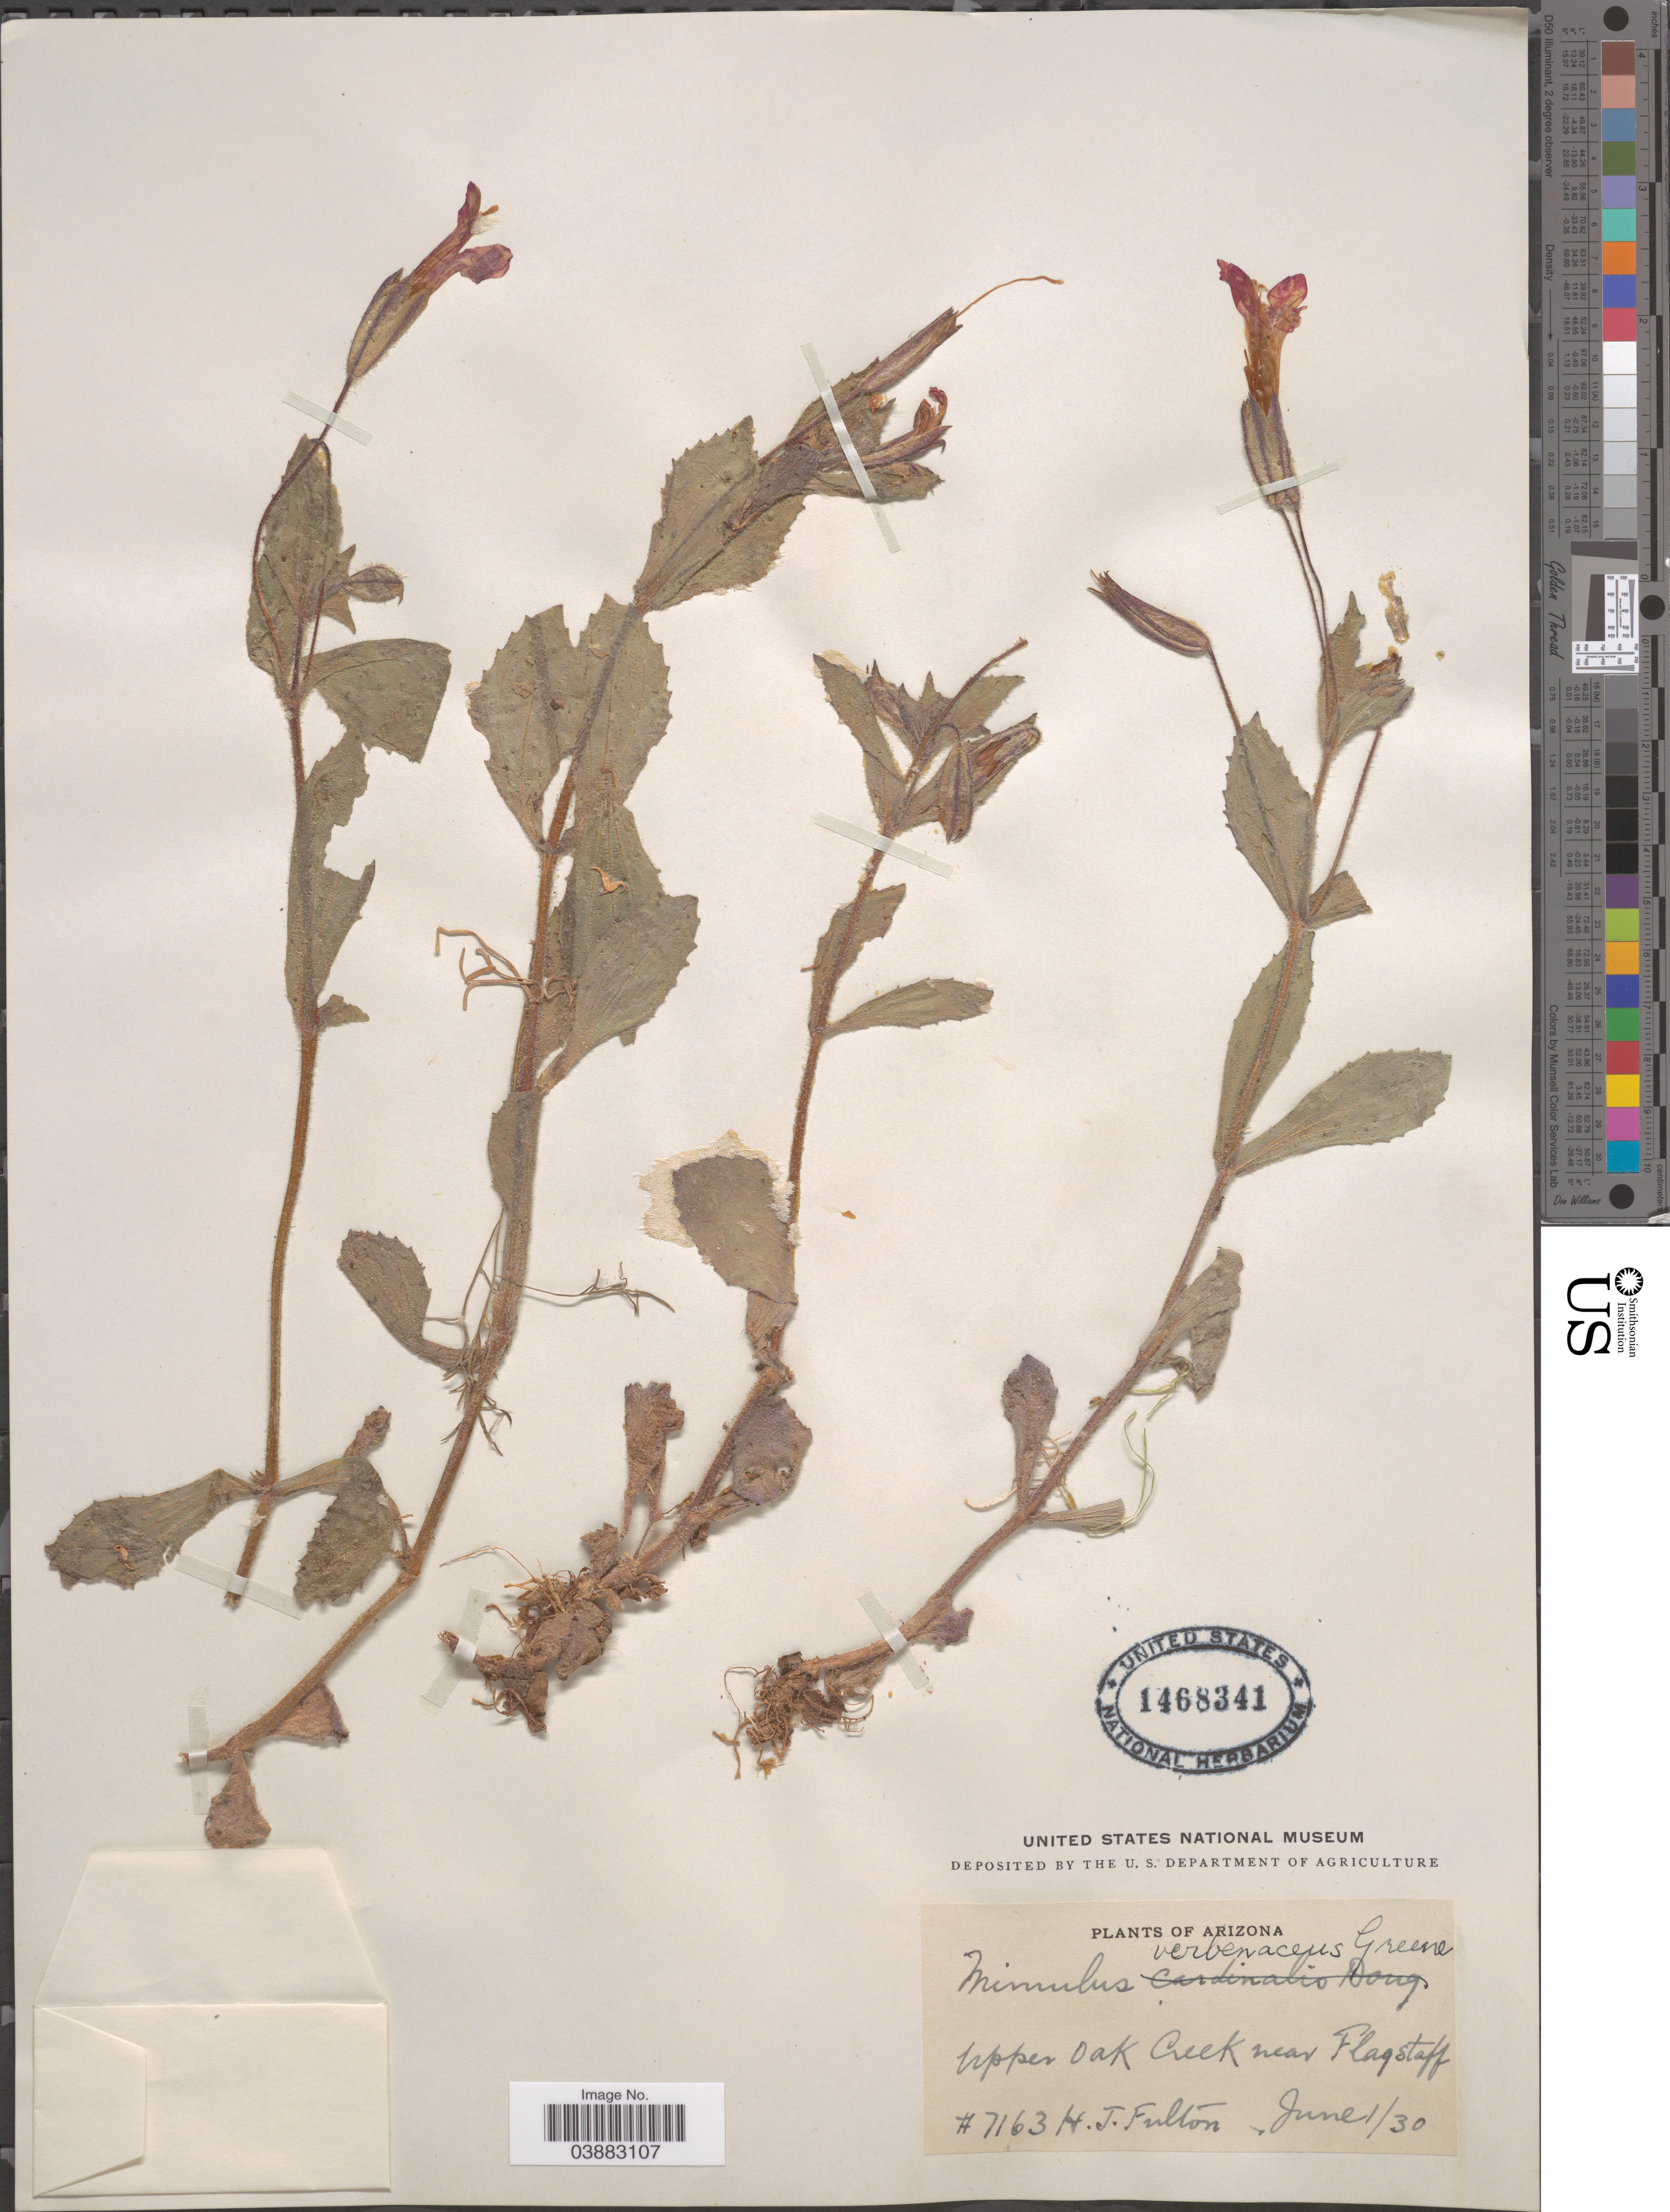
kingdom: Plantae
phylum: Tracheophyta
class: Magnoliopsida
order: Lamiales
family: Phrymaceae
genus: Mimulus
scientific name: Mimulus verbenaceus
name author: Greene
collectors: H. Fulton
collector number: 7163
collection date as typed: Transcribed d/m/y: 1/6/30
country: United States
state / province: Arizona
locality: Upper Oak Creek near Flagstaff.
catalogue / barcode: US 1468341